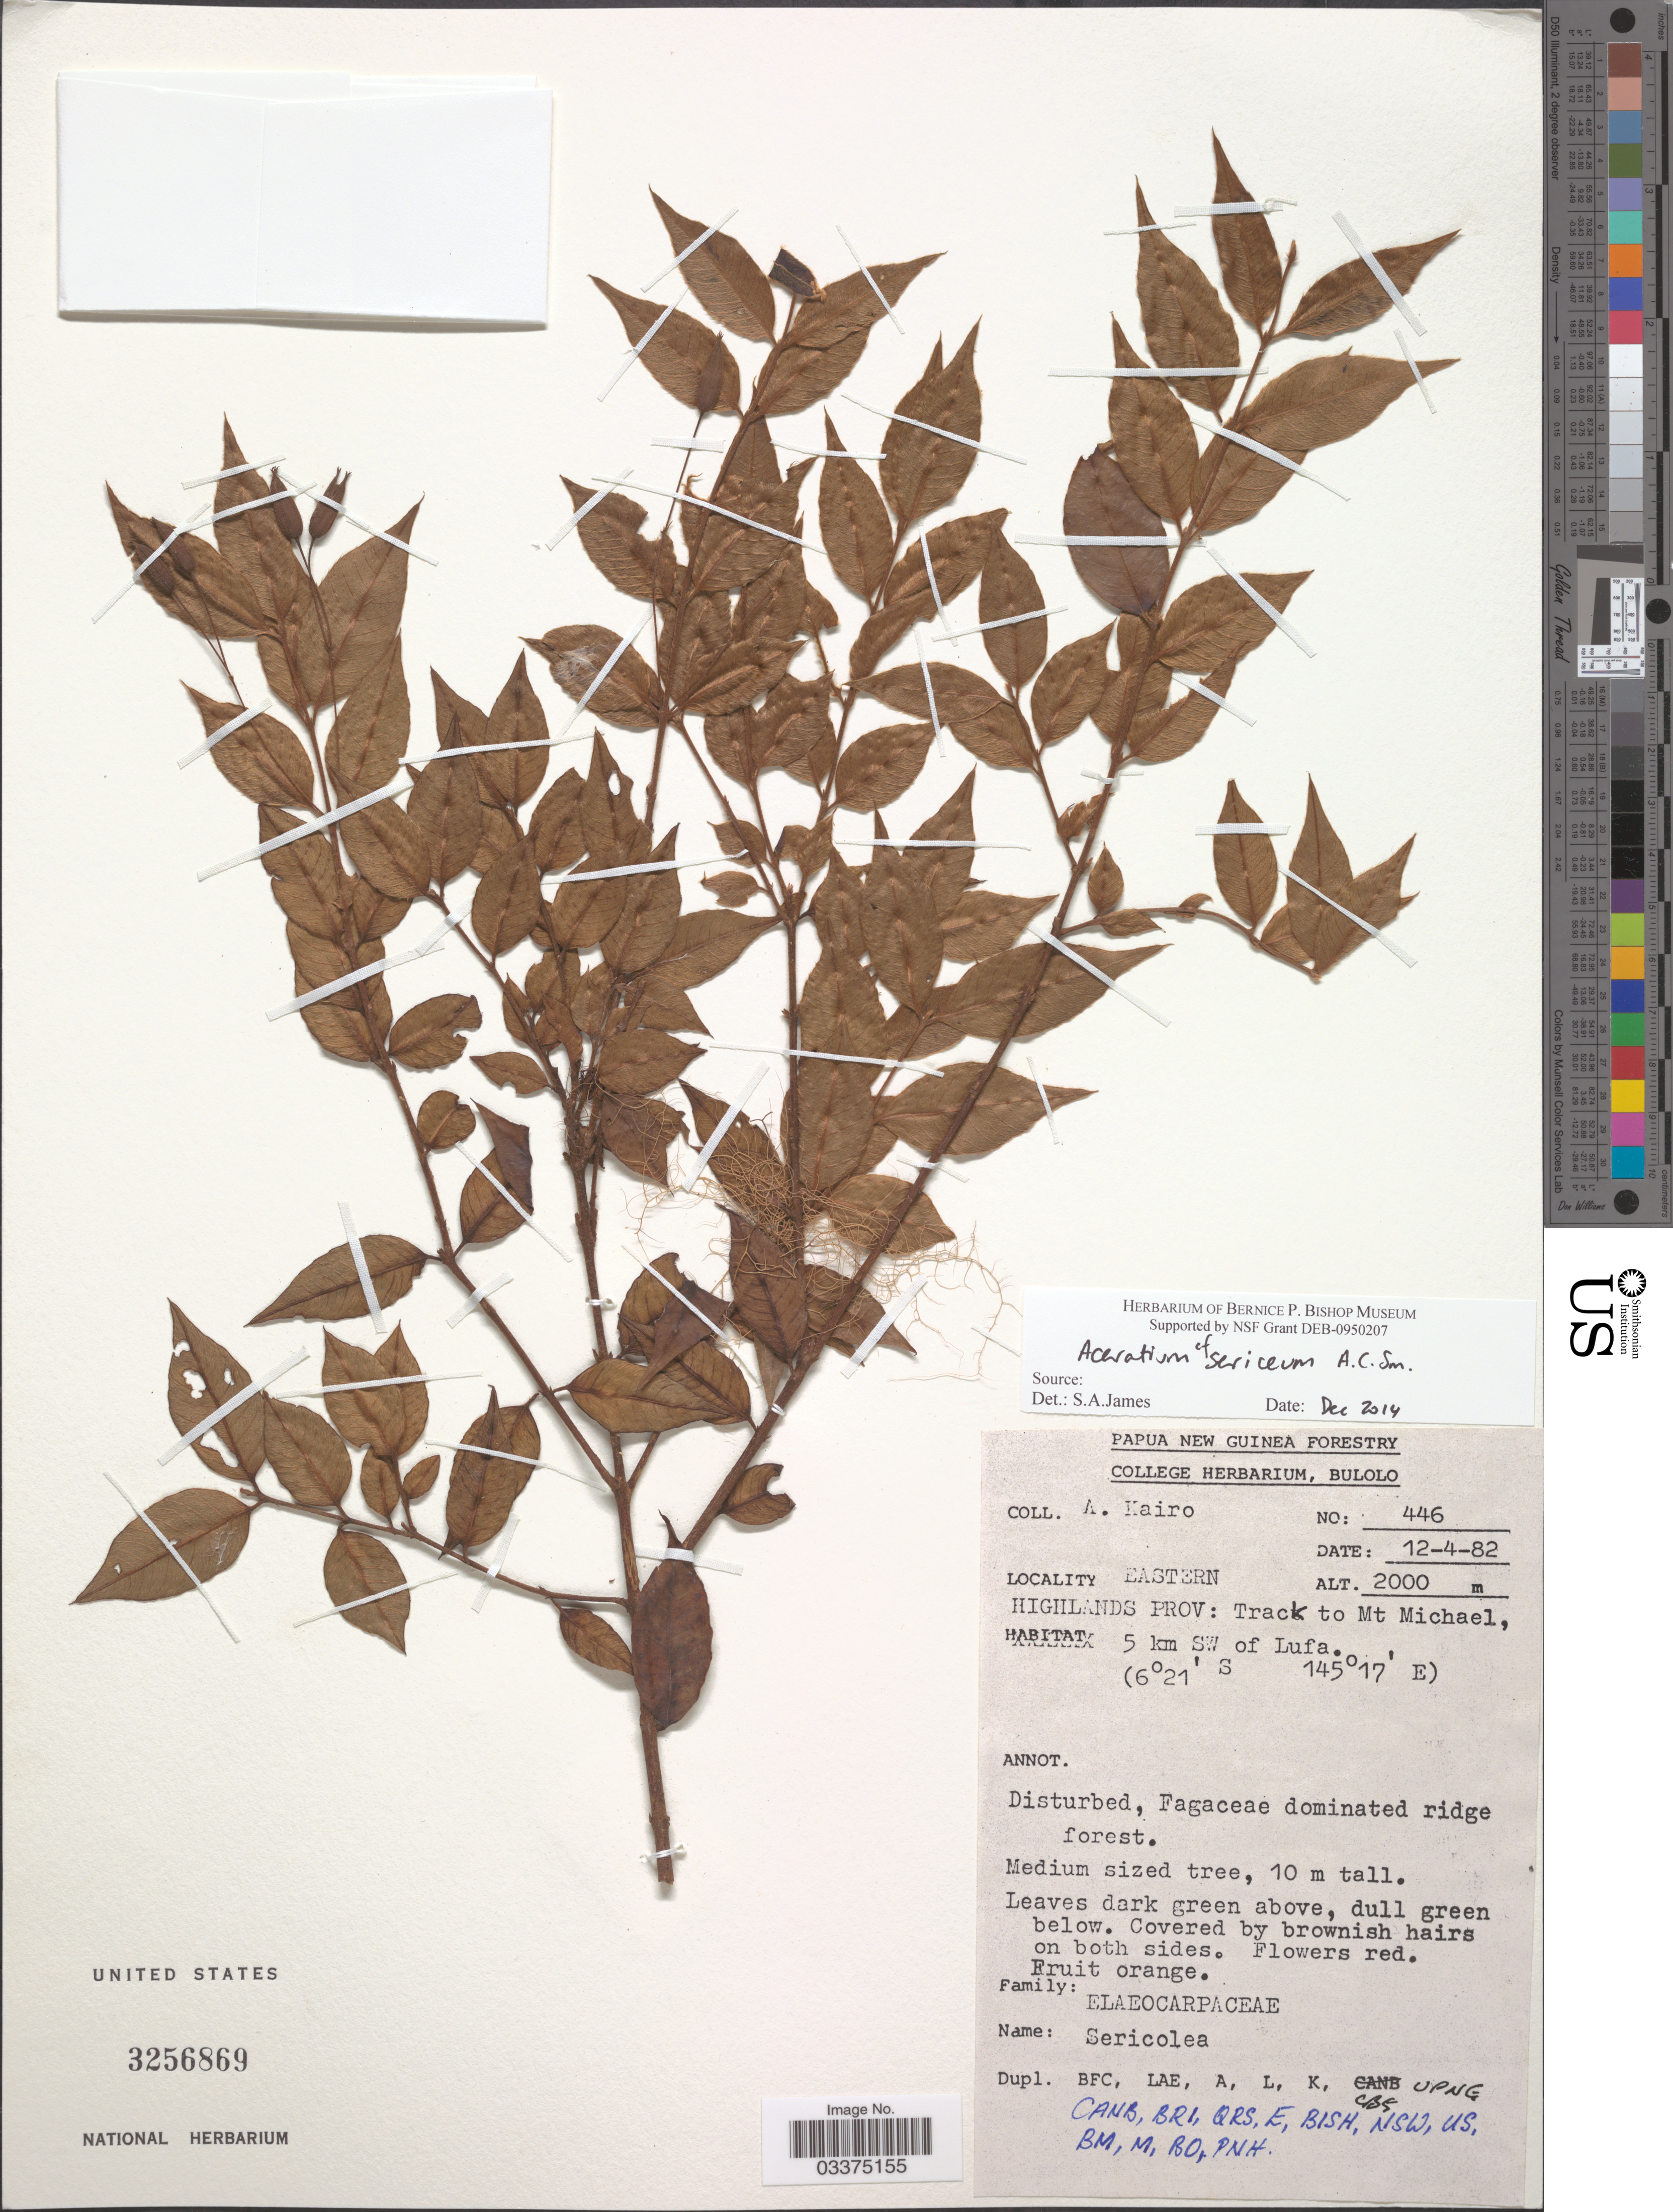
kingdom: Plantae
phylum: Tracheophyta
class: Magnoliopsida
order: Oxalidales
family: Elaeocarpaceae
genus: Aceratium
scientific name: Aceratium sericeum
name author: A.C. Sm.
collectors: A. Kairo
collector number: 446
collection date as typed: Transcribed d/m/y: 12/4/82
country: Papua New Guinea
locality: Eastern Highlands Prov: Track to Mt Michael, 5 km SW of Lufa.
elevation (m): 2000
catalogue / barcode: US 3256869